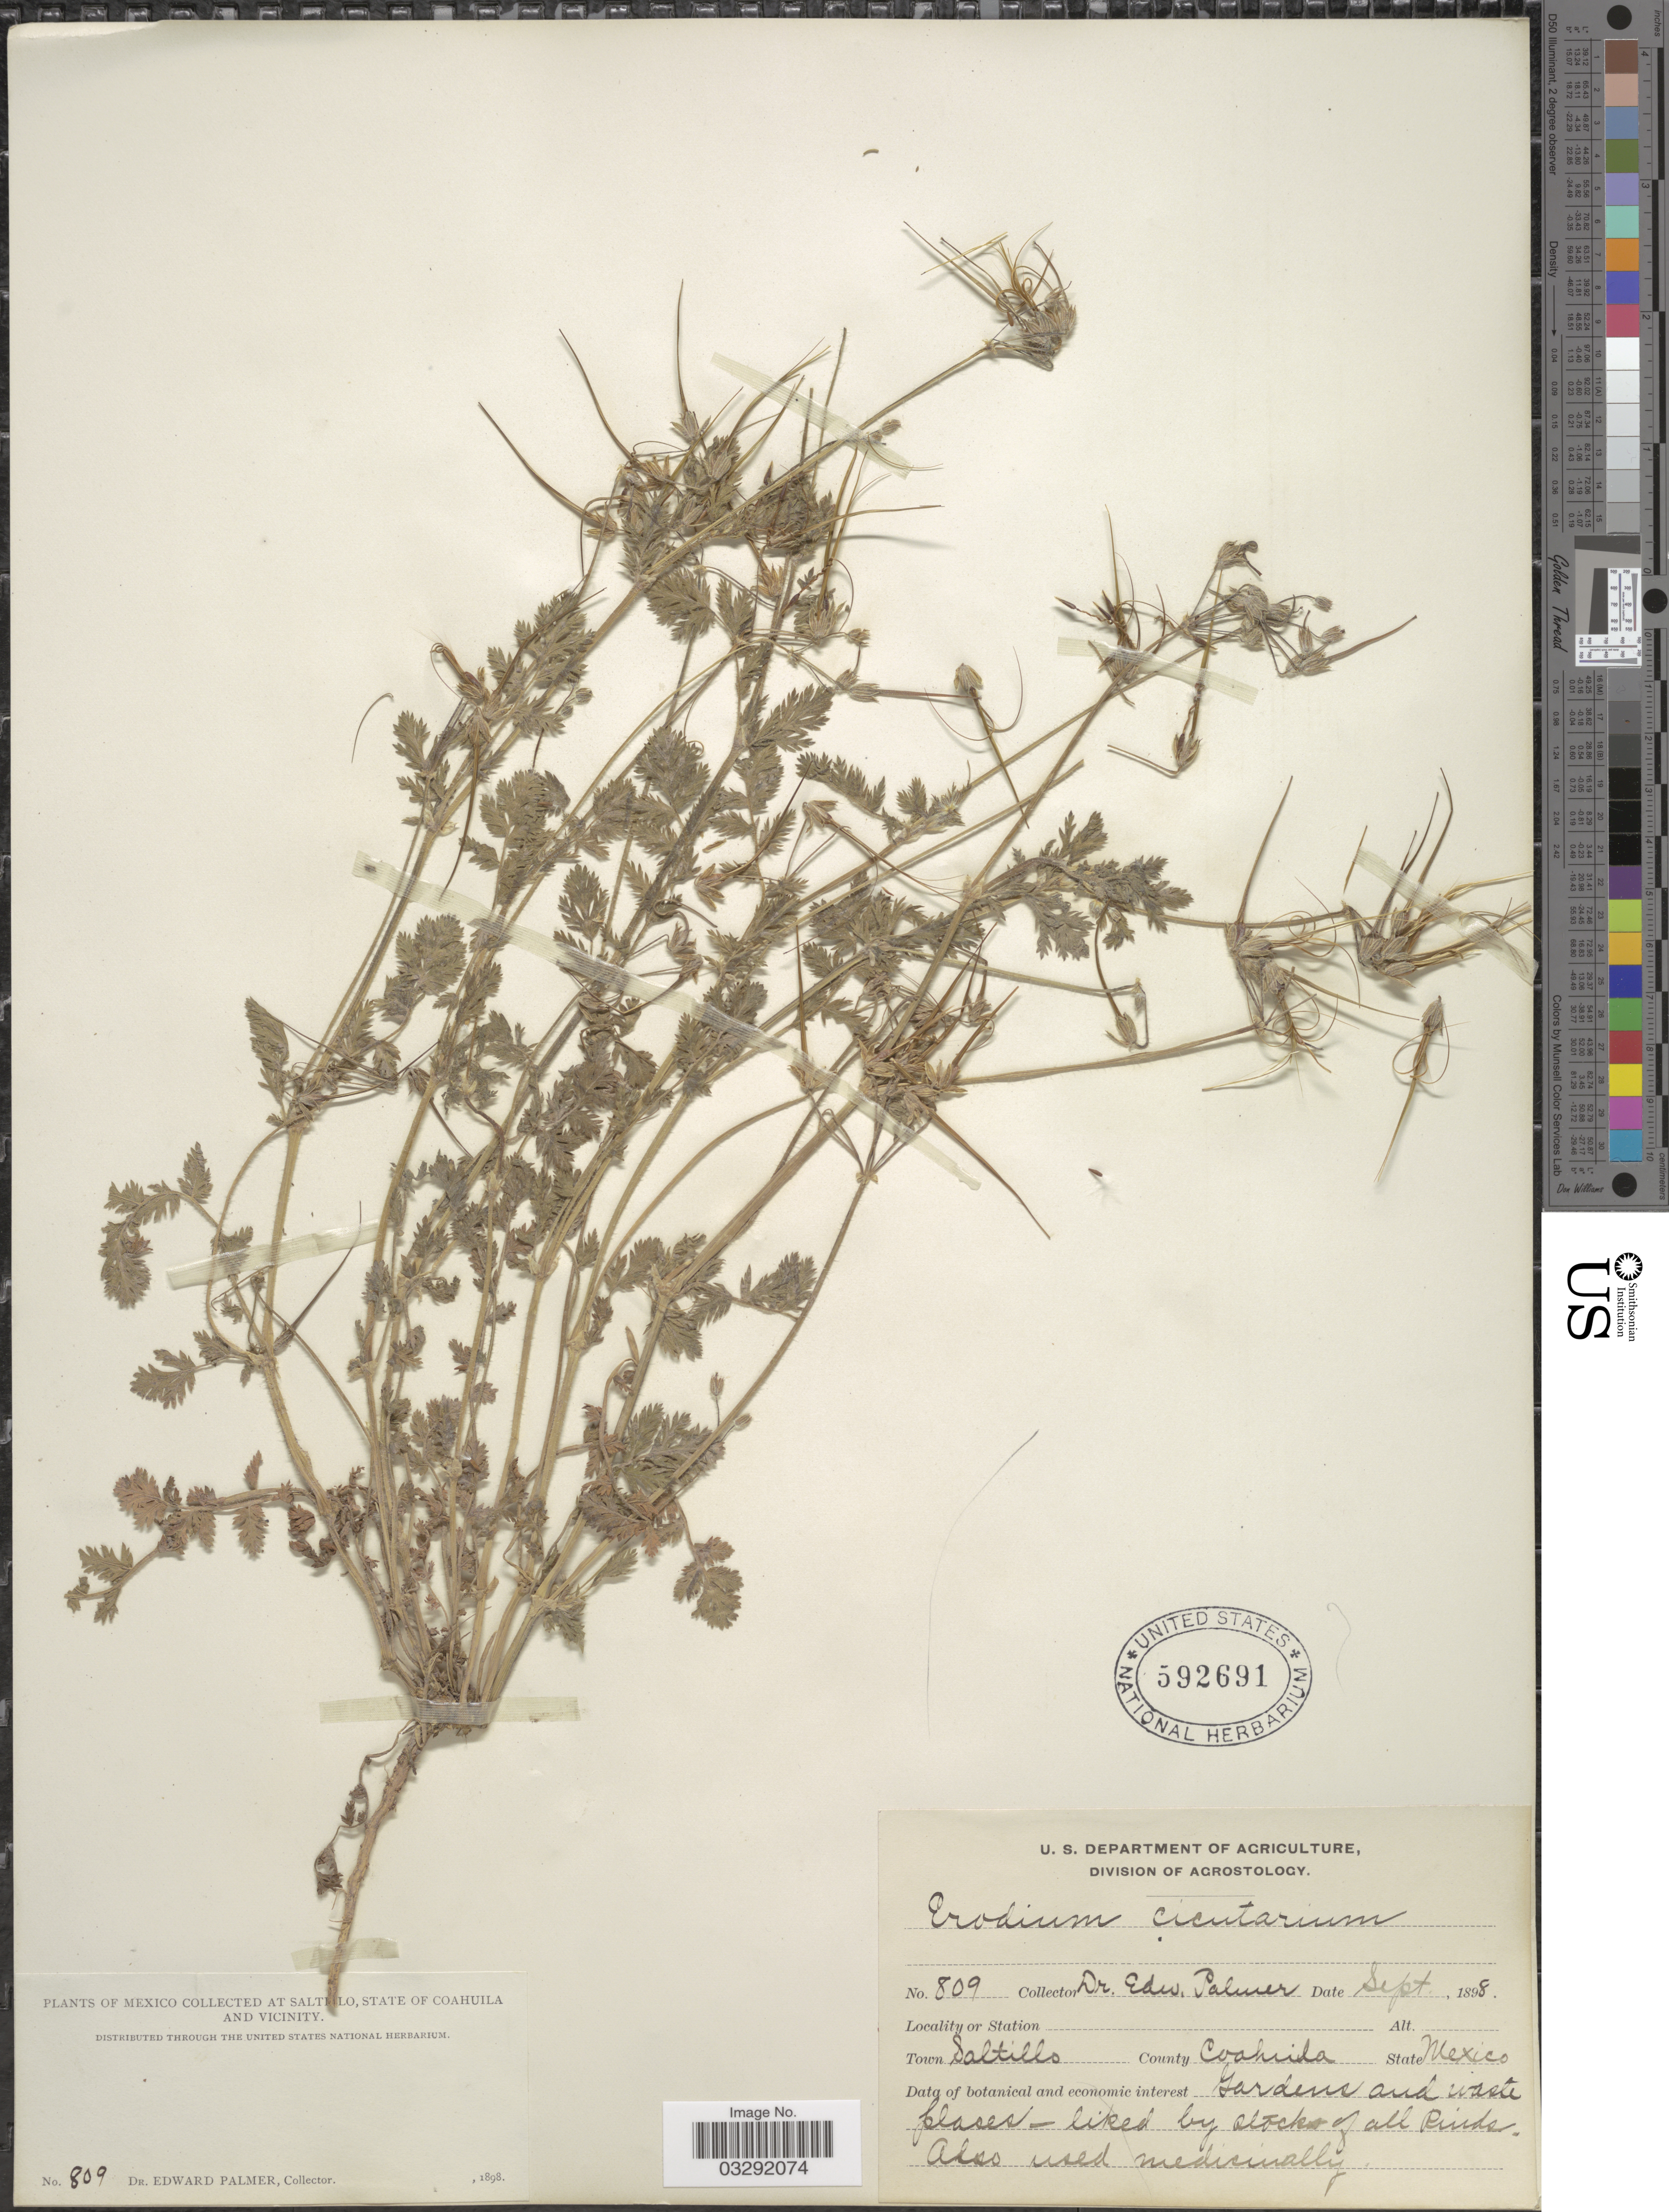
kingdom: Plantae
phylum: Tracheophyta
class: Magnoliopsida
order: Geraniales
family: Geraniaceae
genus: Erodium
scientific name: Erodium cicutarium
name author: (L.) L'Hér.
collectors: E. Palmer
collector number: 809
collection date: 1898-09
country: Mexico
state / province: Coahuila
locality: Town Saltillo. County Coahuila.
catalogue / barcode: US 592691